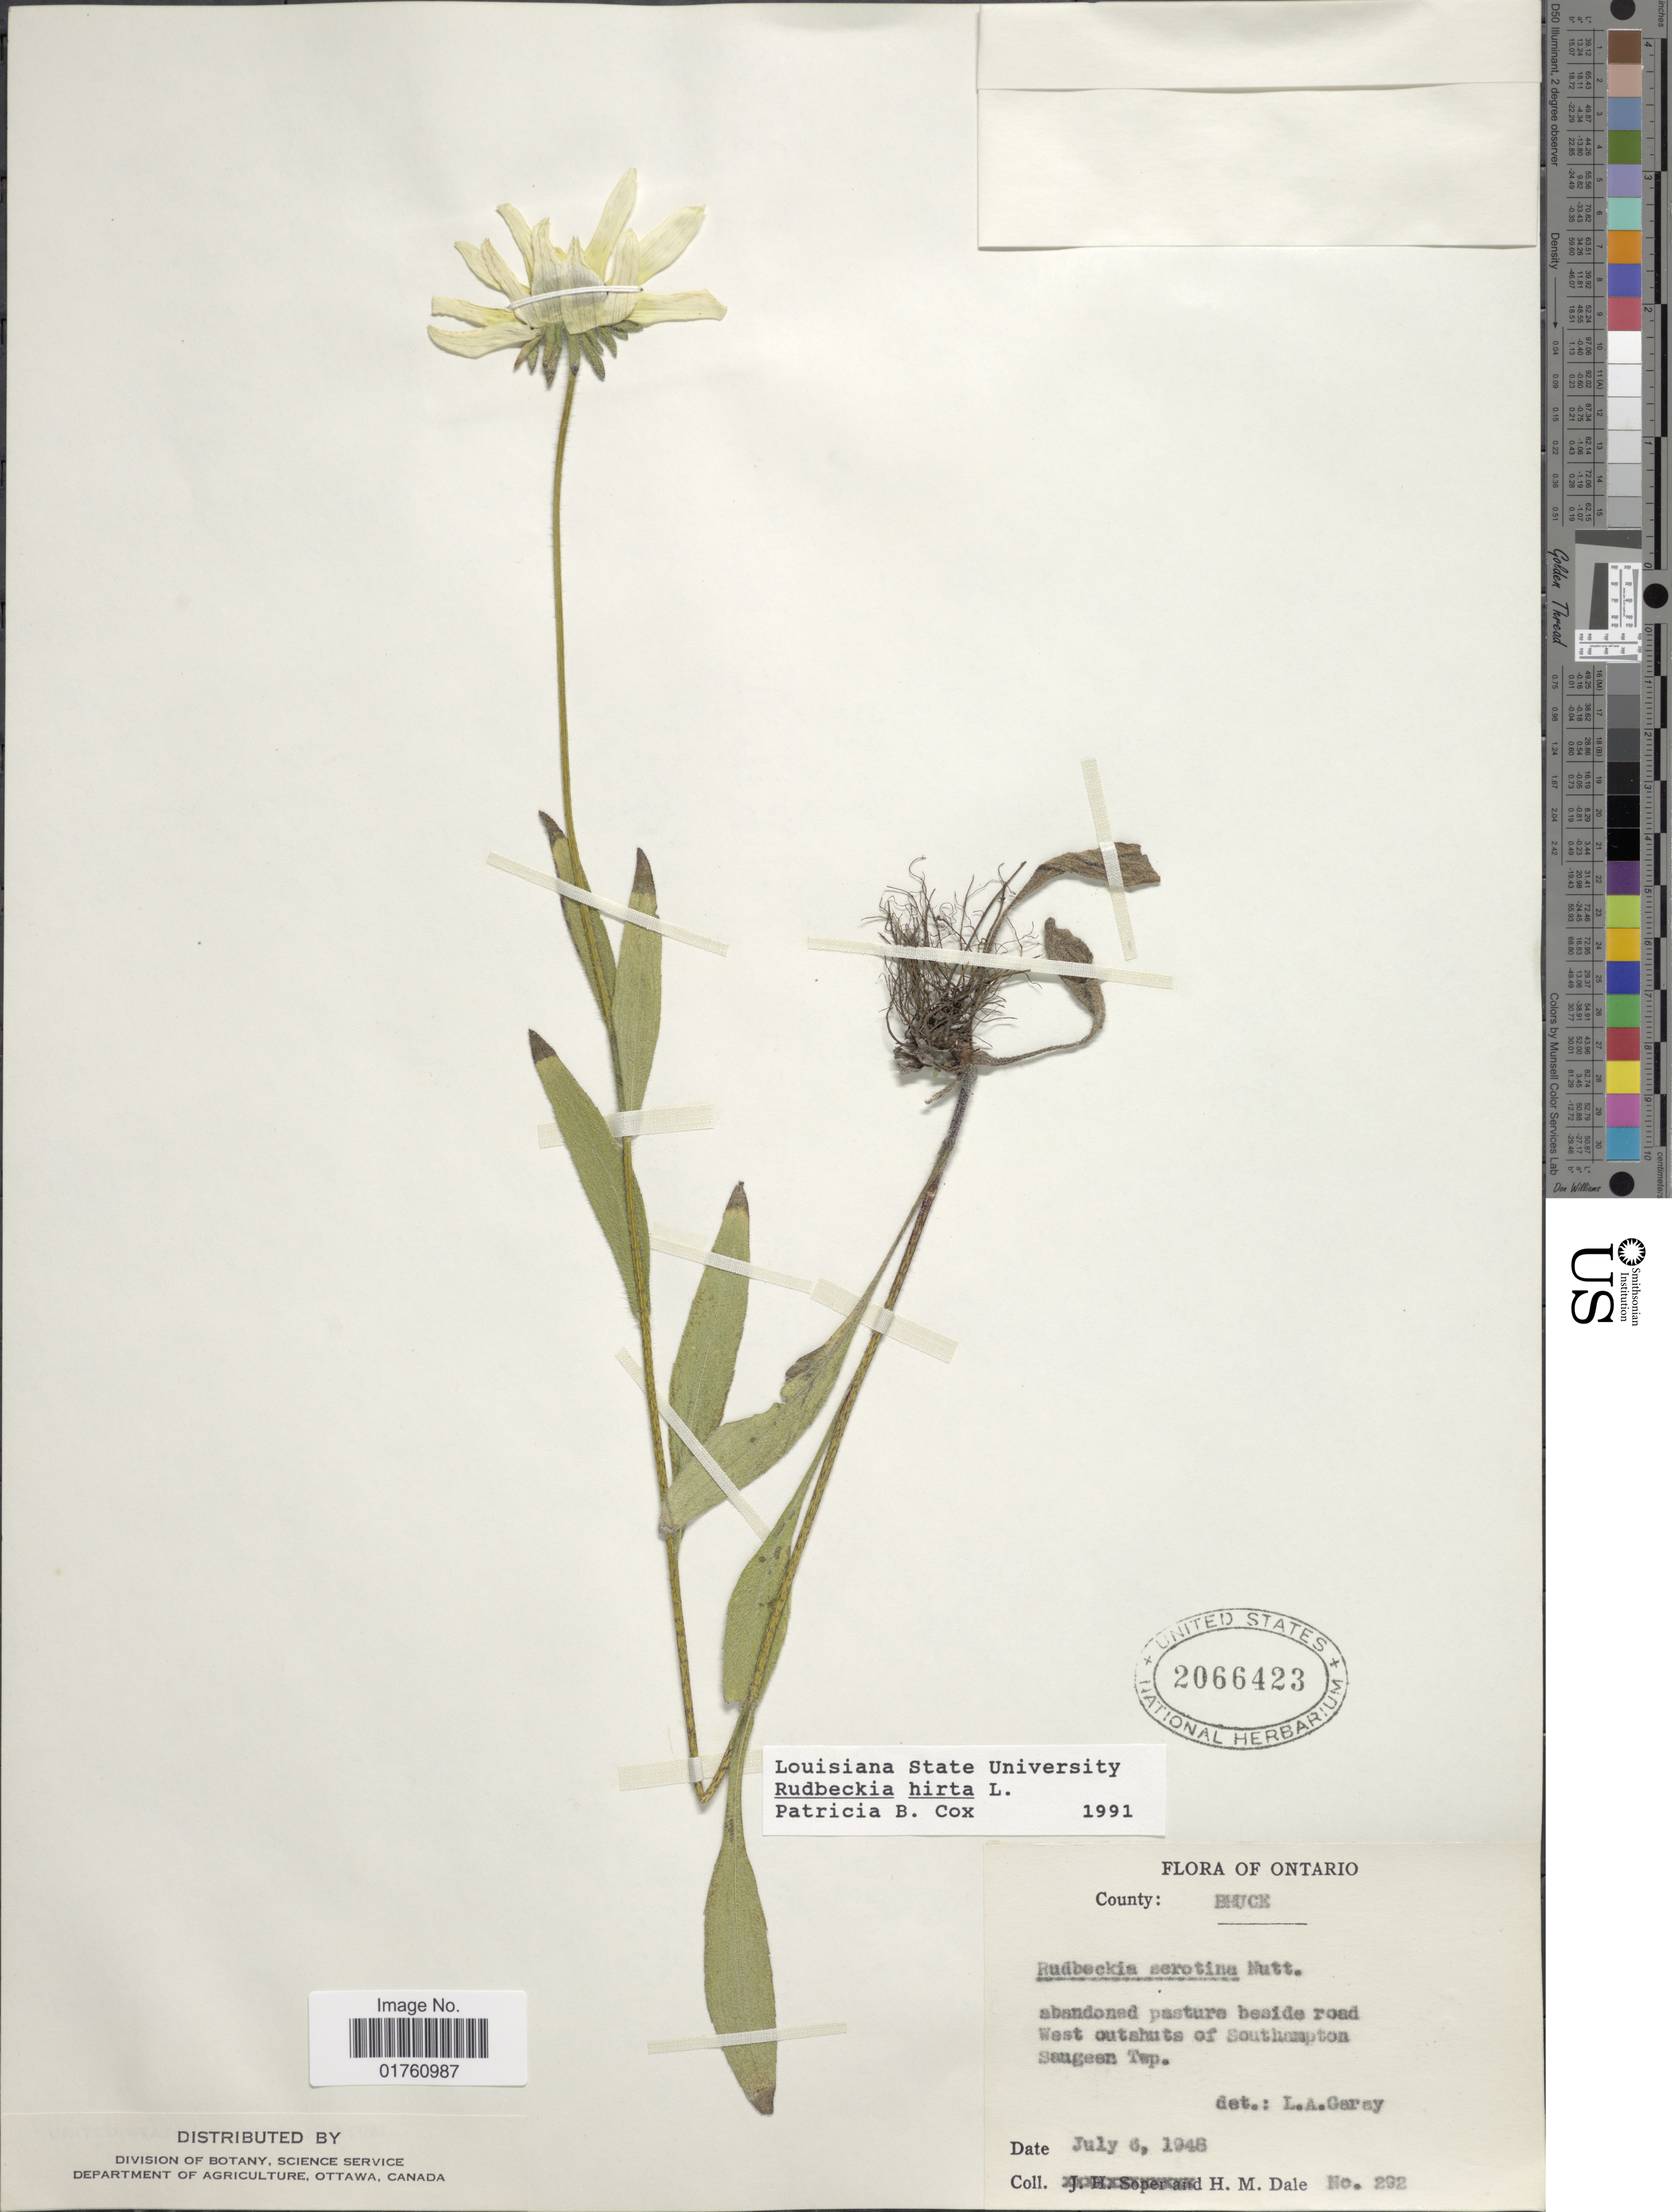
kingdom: Plantae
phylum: Tracheophyta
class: Magnoliopsida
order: Asterales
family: Asteraceae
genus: Rudbeckia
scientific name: Rudbeckia hirta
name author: L.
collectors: H. M. Dale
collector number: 292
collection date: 1948-07-06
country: Canada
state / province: Ontario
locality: County: Bruce, abandoned pasture beside road West outshuts of Southampton Sangeen Twp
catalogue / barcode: US 2066423